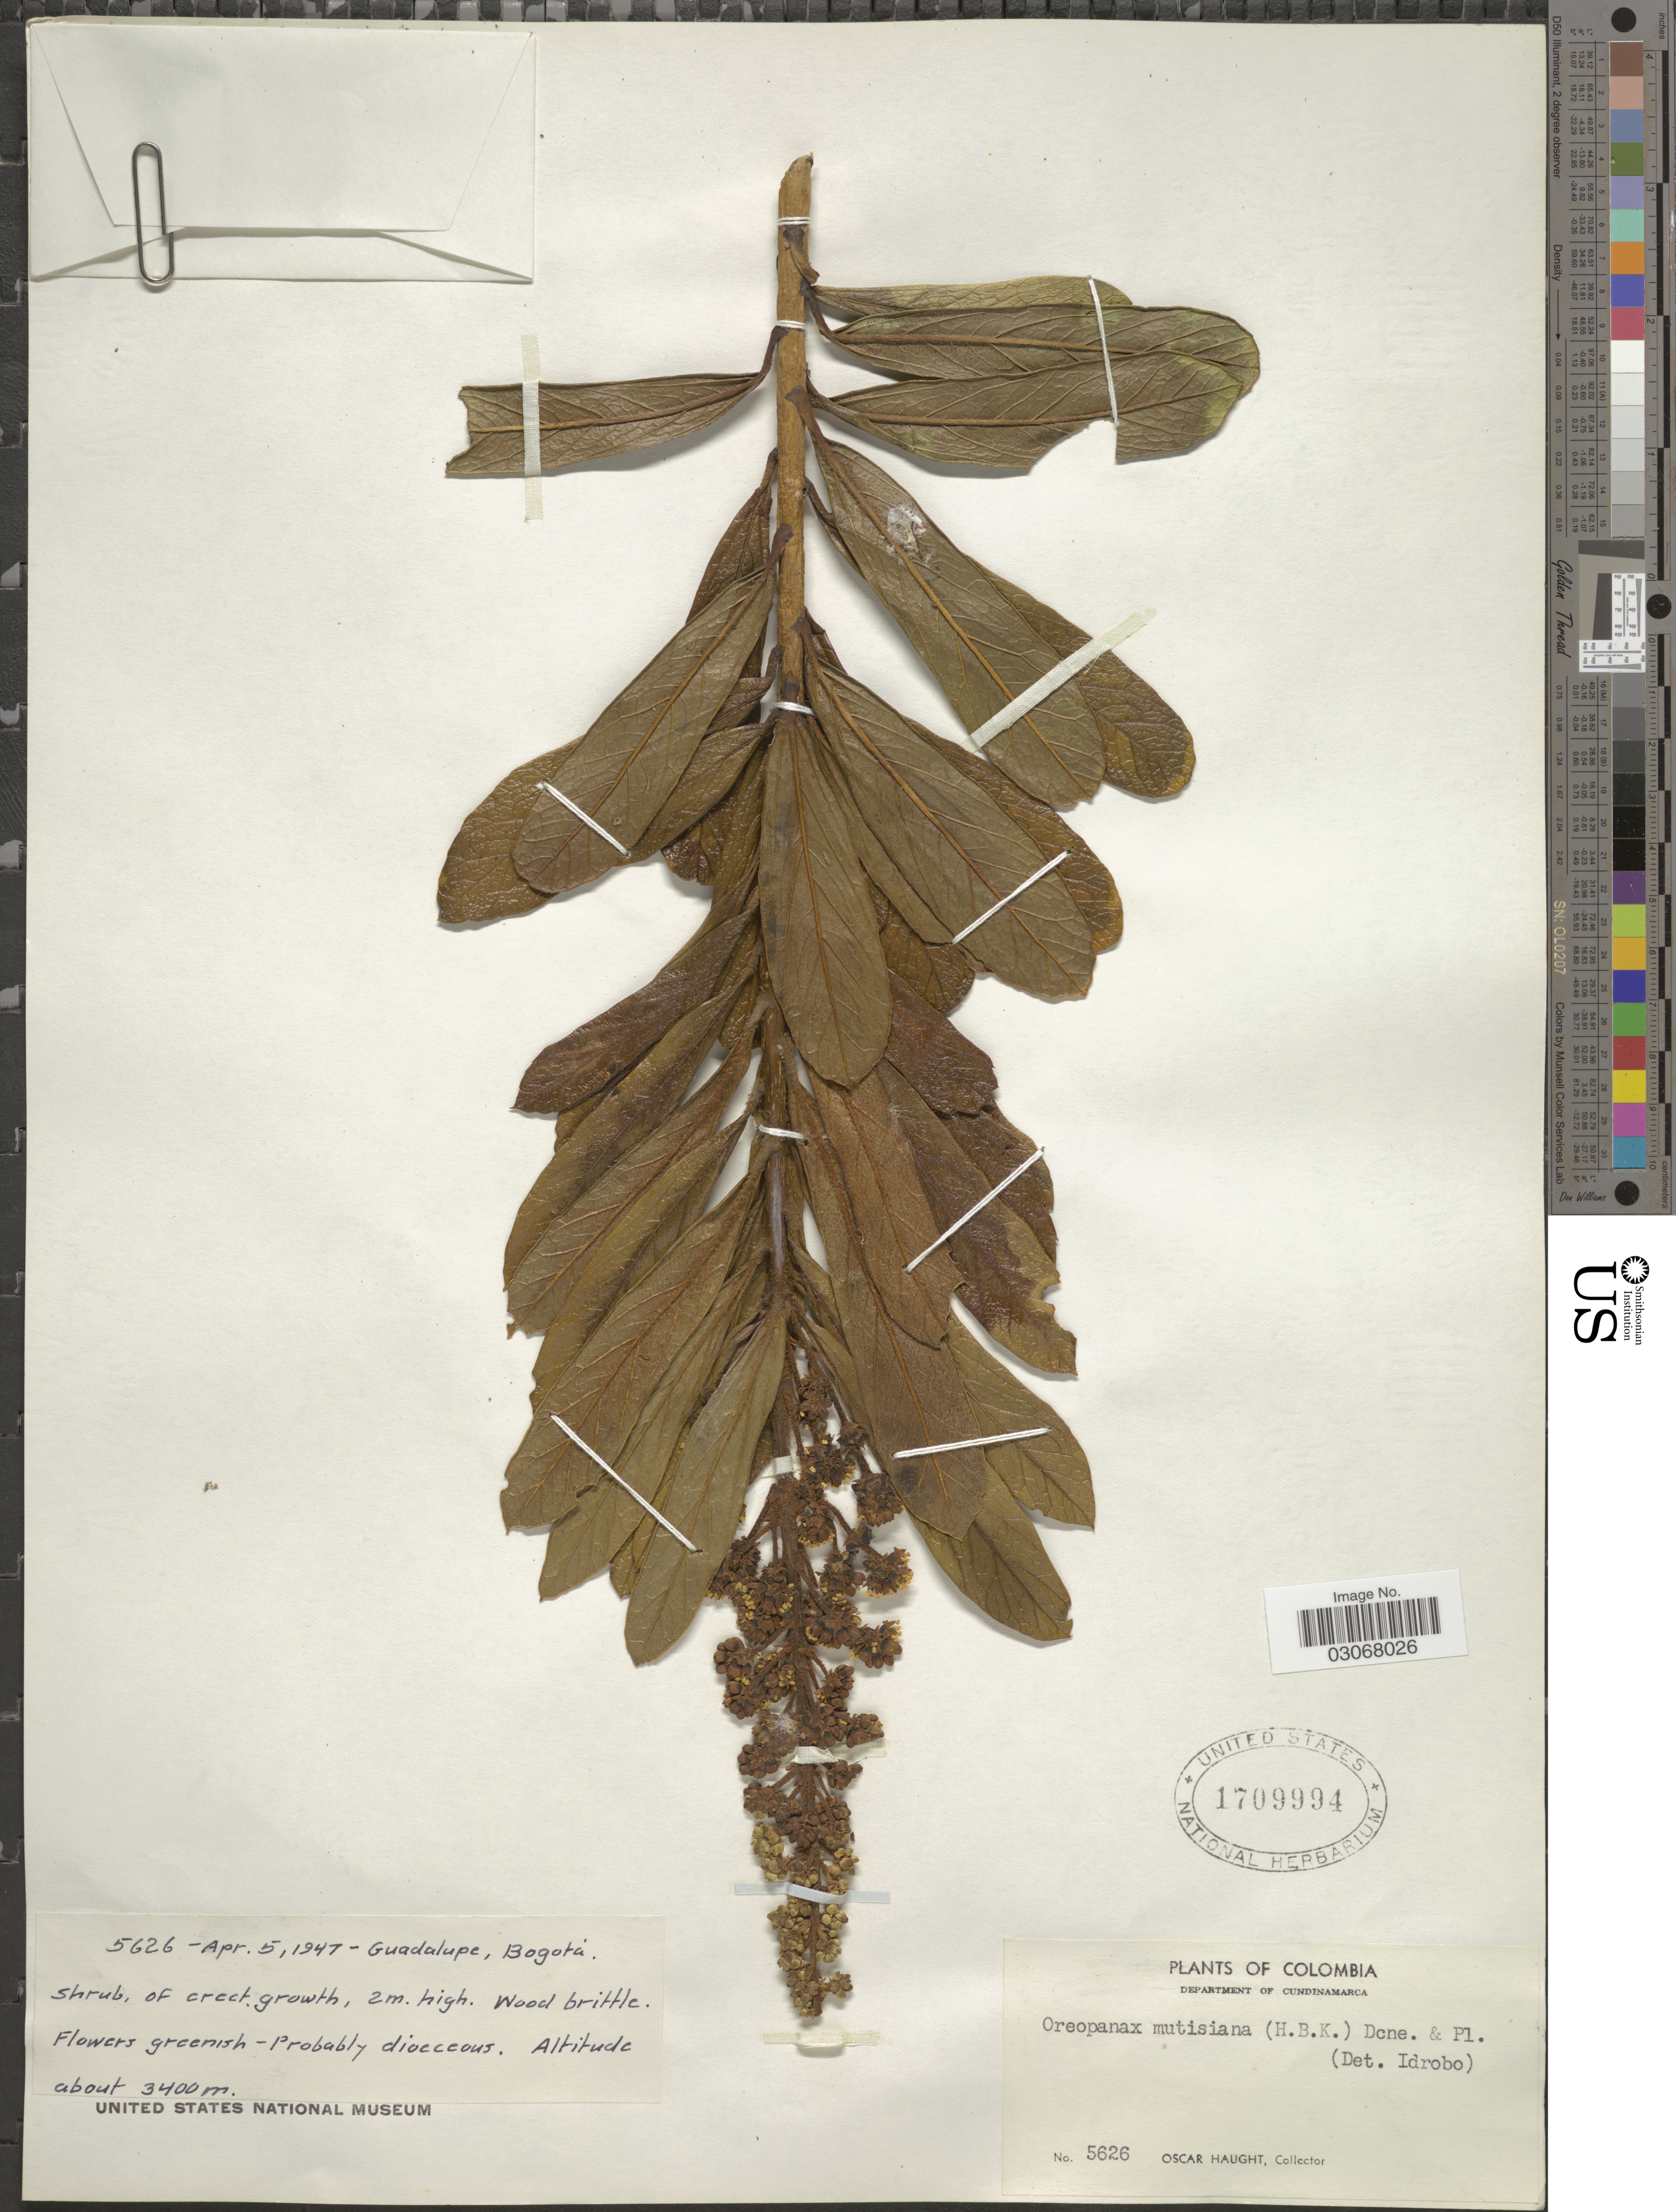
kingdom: Plantae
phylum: Tracheophyta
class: Magnoliopsida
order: Apiales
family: Araliaceae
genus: Oreopanax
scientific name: Oreopanax mutisianus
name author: (Kunth) Decne. & Planch.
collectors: O. L. Haught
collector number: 5626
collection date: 1947-04-05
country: Colombia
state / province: Cundinamarca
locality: Department of Cundinamarca. Guadalupe, Bogotá.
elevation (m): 3400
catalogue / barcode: US 1709994